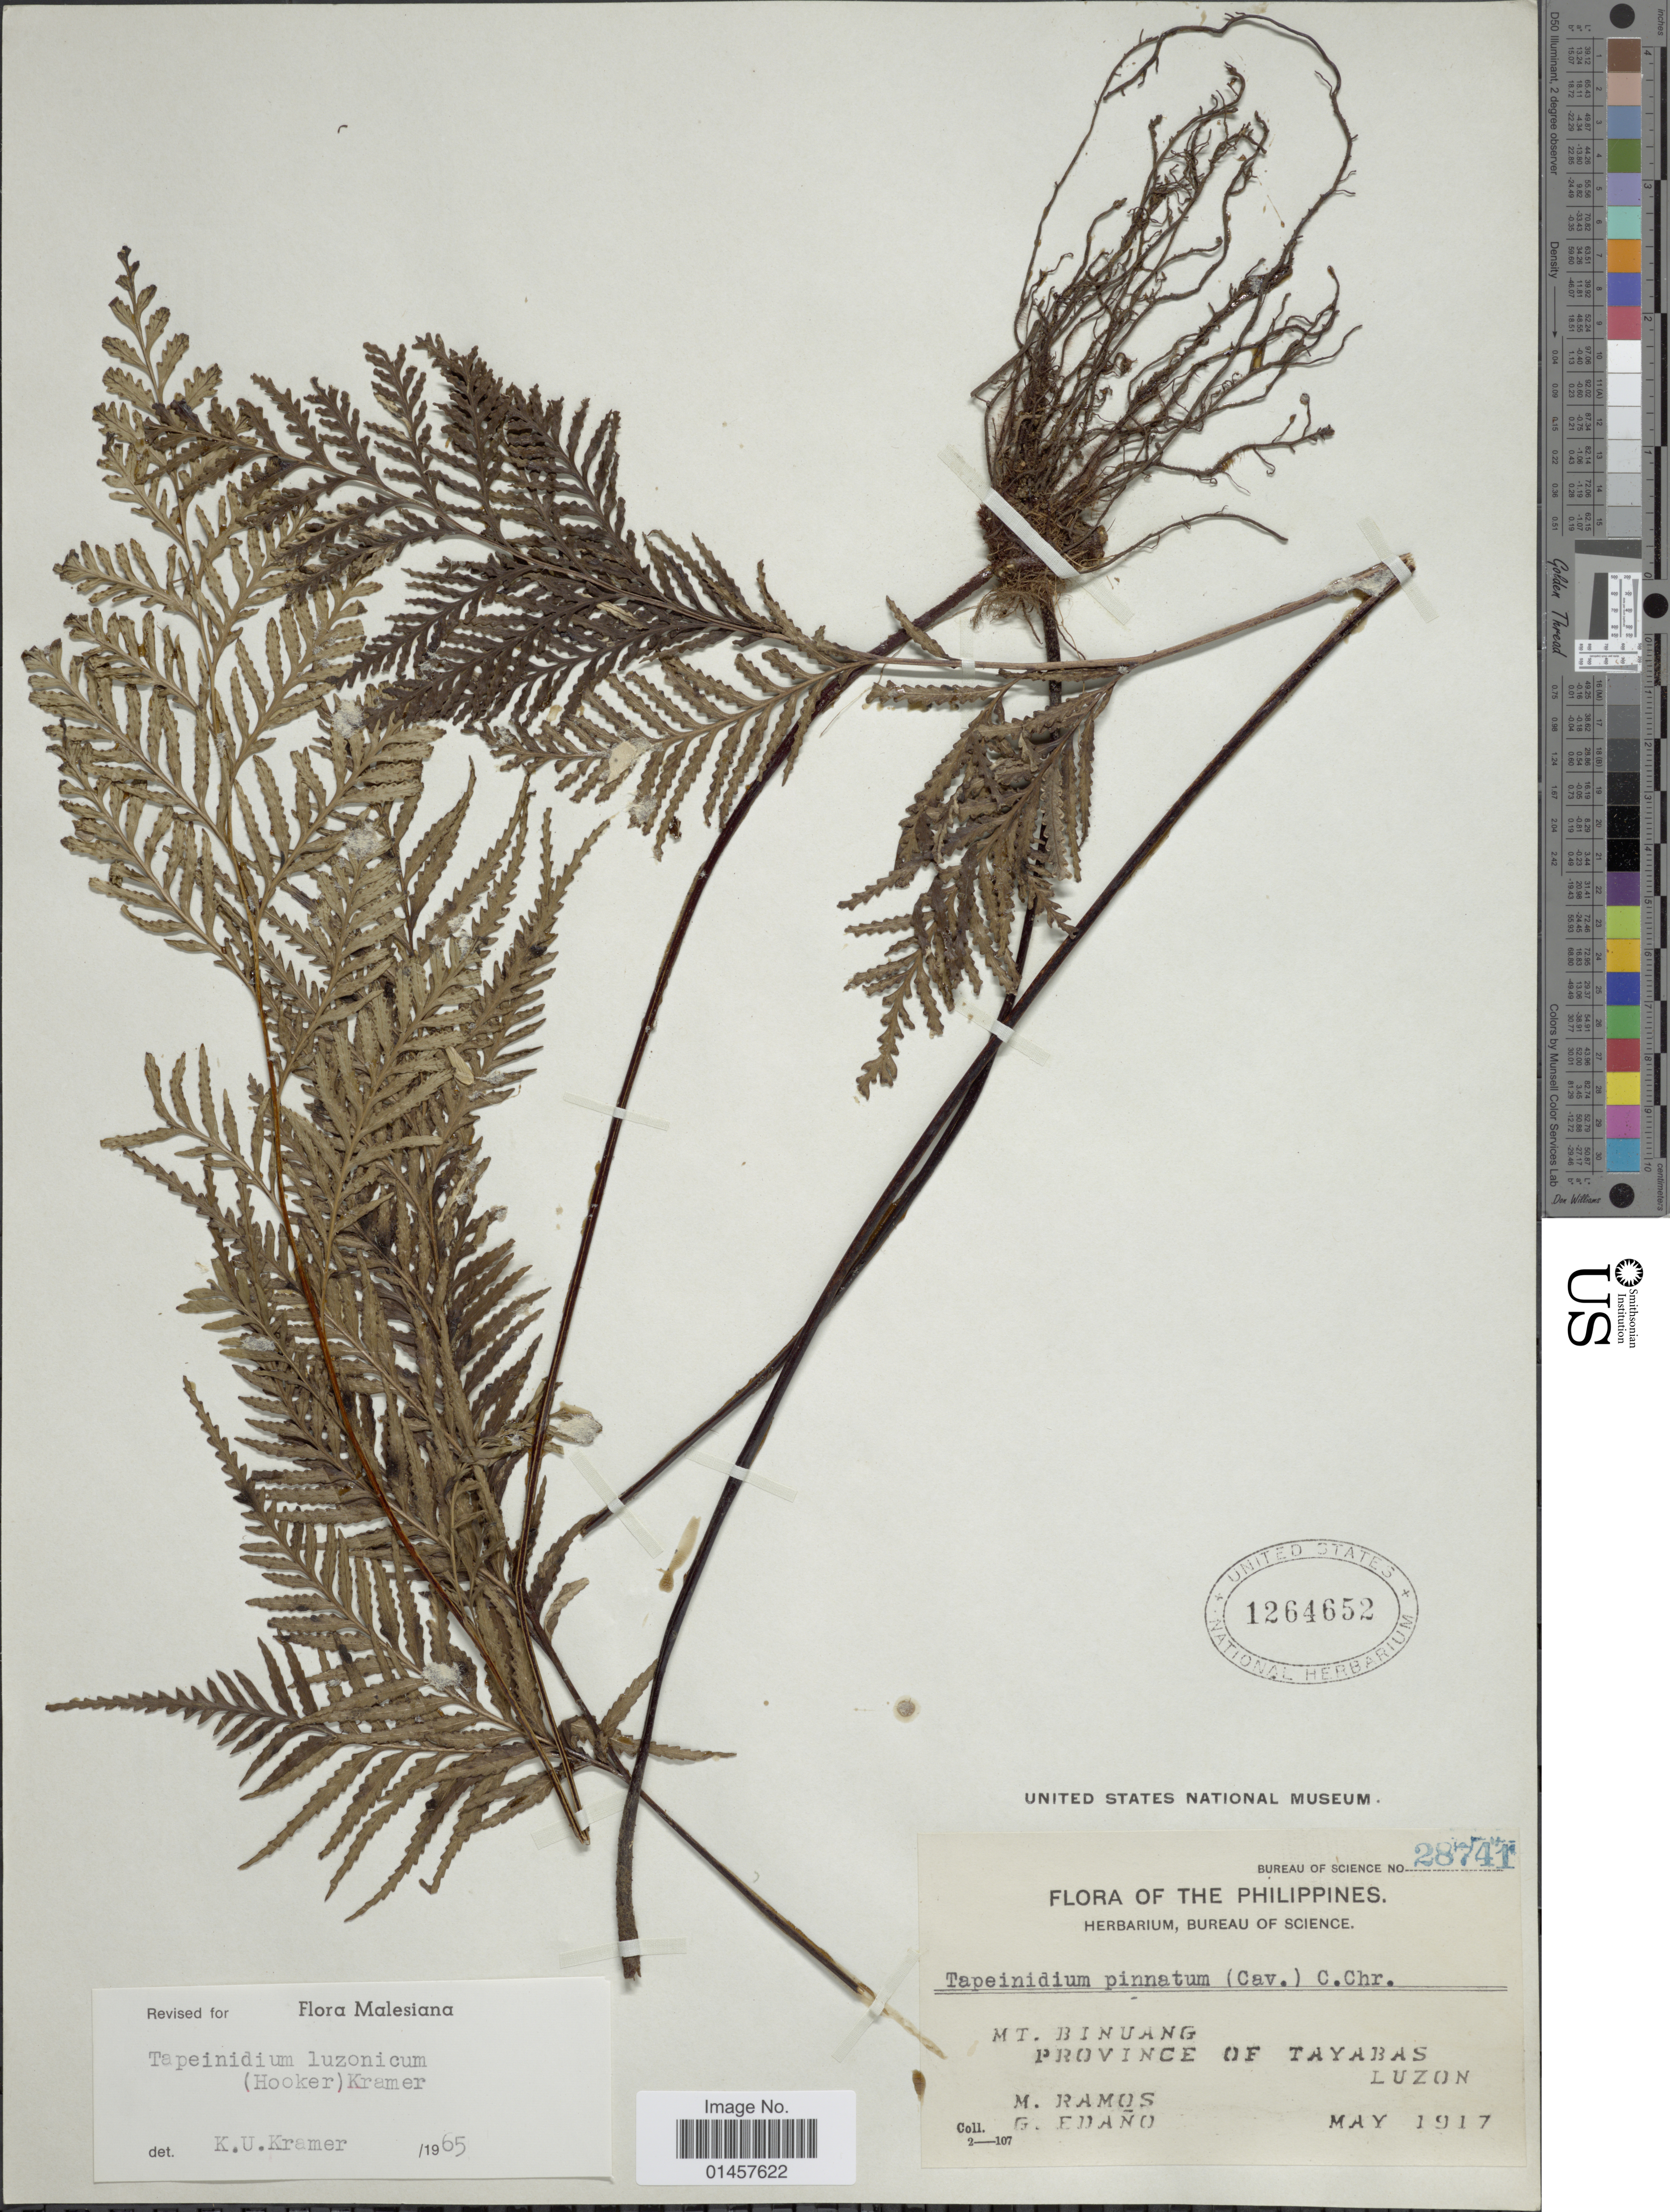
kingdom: Plantae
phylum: Tracheophyta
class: Polypodiopsida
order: Polypodiales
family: Lindsaeaceae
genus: Tapeinidium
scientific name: Tapeinidium luzonicum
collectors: M. Ramos & G. Edaño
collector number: Bureau of Science 28741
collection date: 1917-05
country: Philippines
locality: Mt. Binuang, province of Tayabas, Luzon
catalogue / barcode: US 1264652